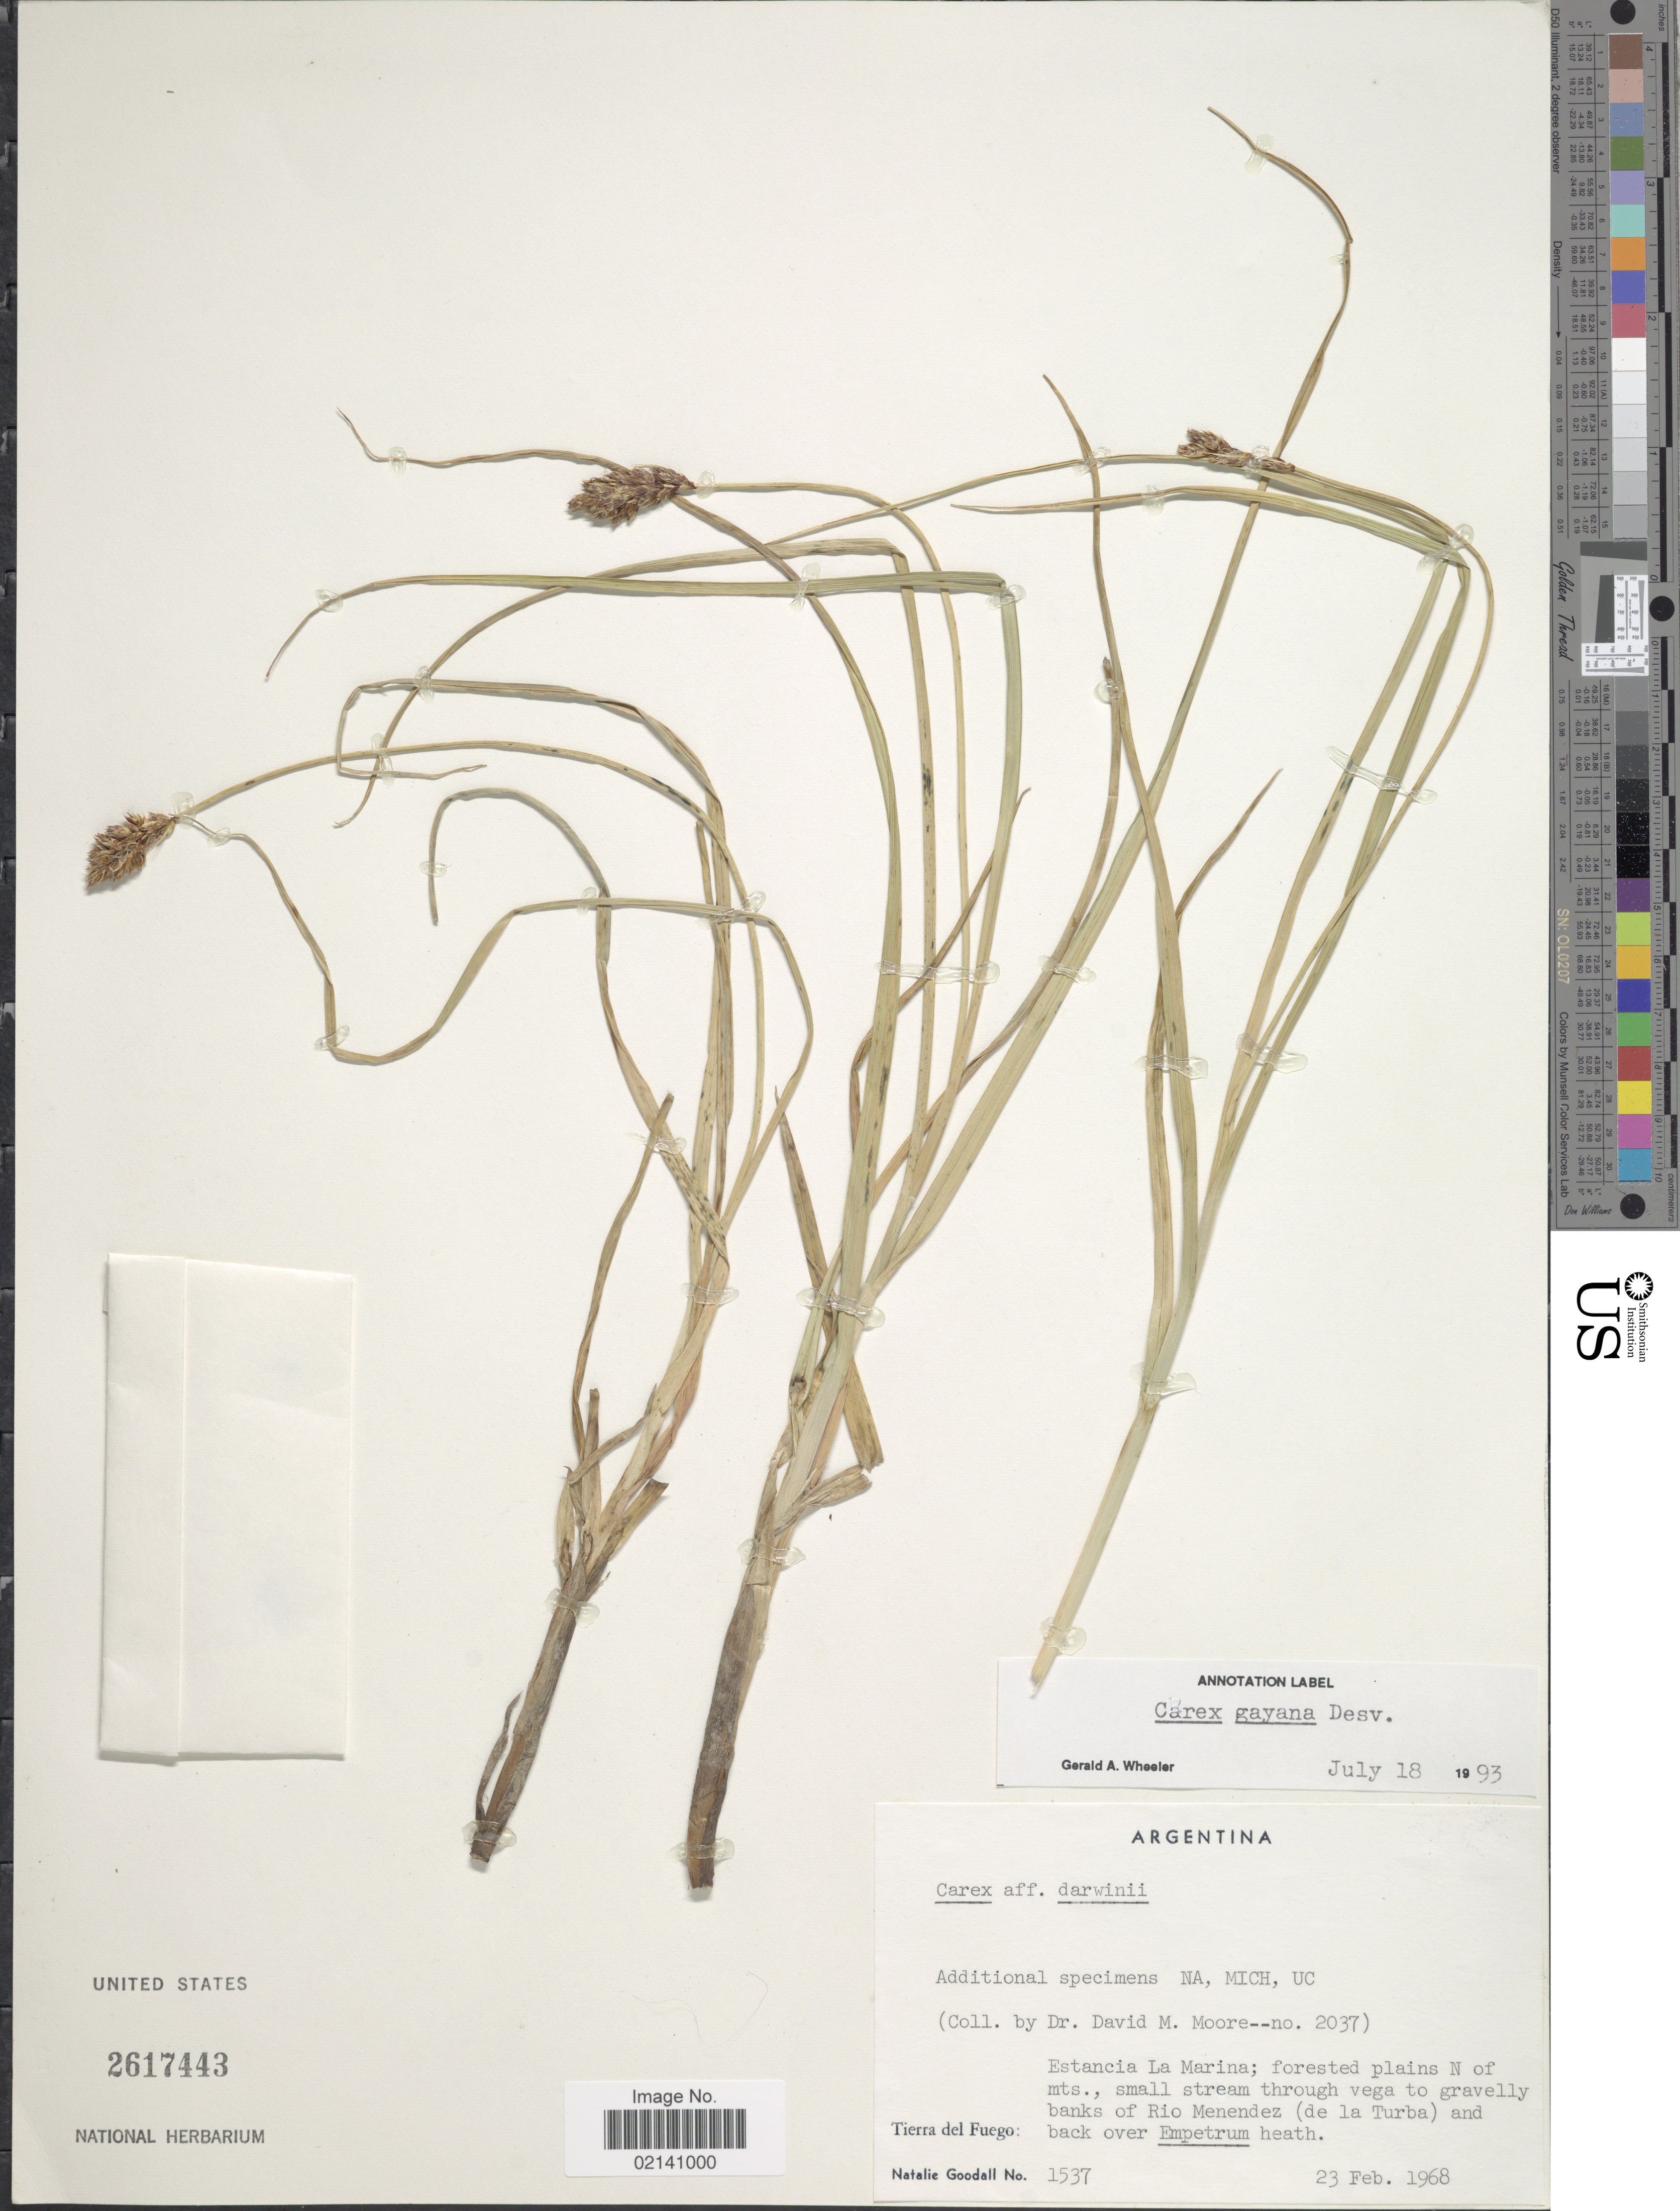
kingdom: Plantae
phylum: Tracheophyta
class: Liliopsida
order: Poales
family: Cyperaceae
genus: Carex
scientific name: Carex gayana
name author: Desv.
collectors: N. Goodall & D. Moore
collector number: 1537/2037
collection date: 1968-02-23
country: Argentina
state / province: Tierra del Fuego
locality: Estancia La Marina: forested plains N of mts., small stream through vega to gravelly banks of Rio Menendez (de la Turba)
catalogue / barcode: US 2617443